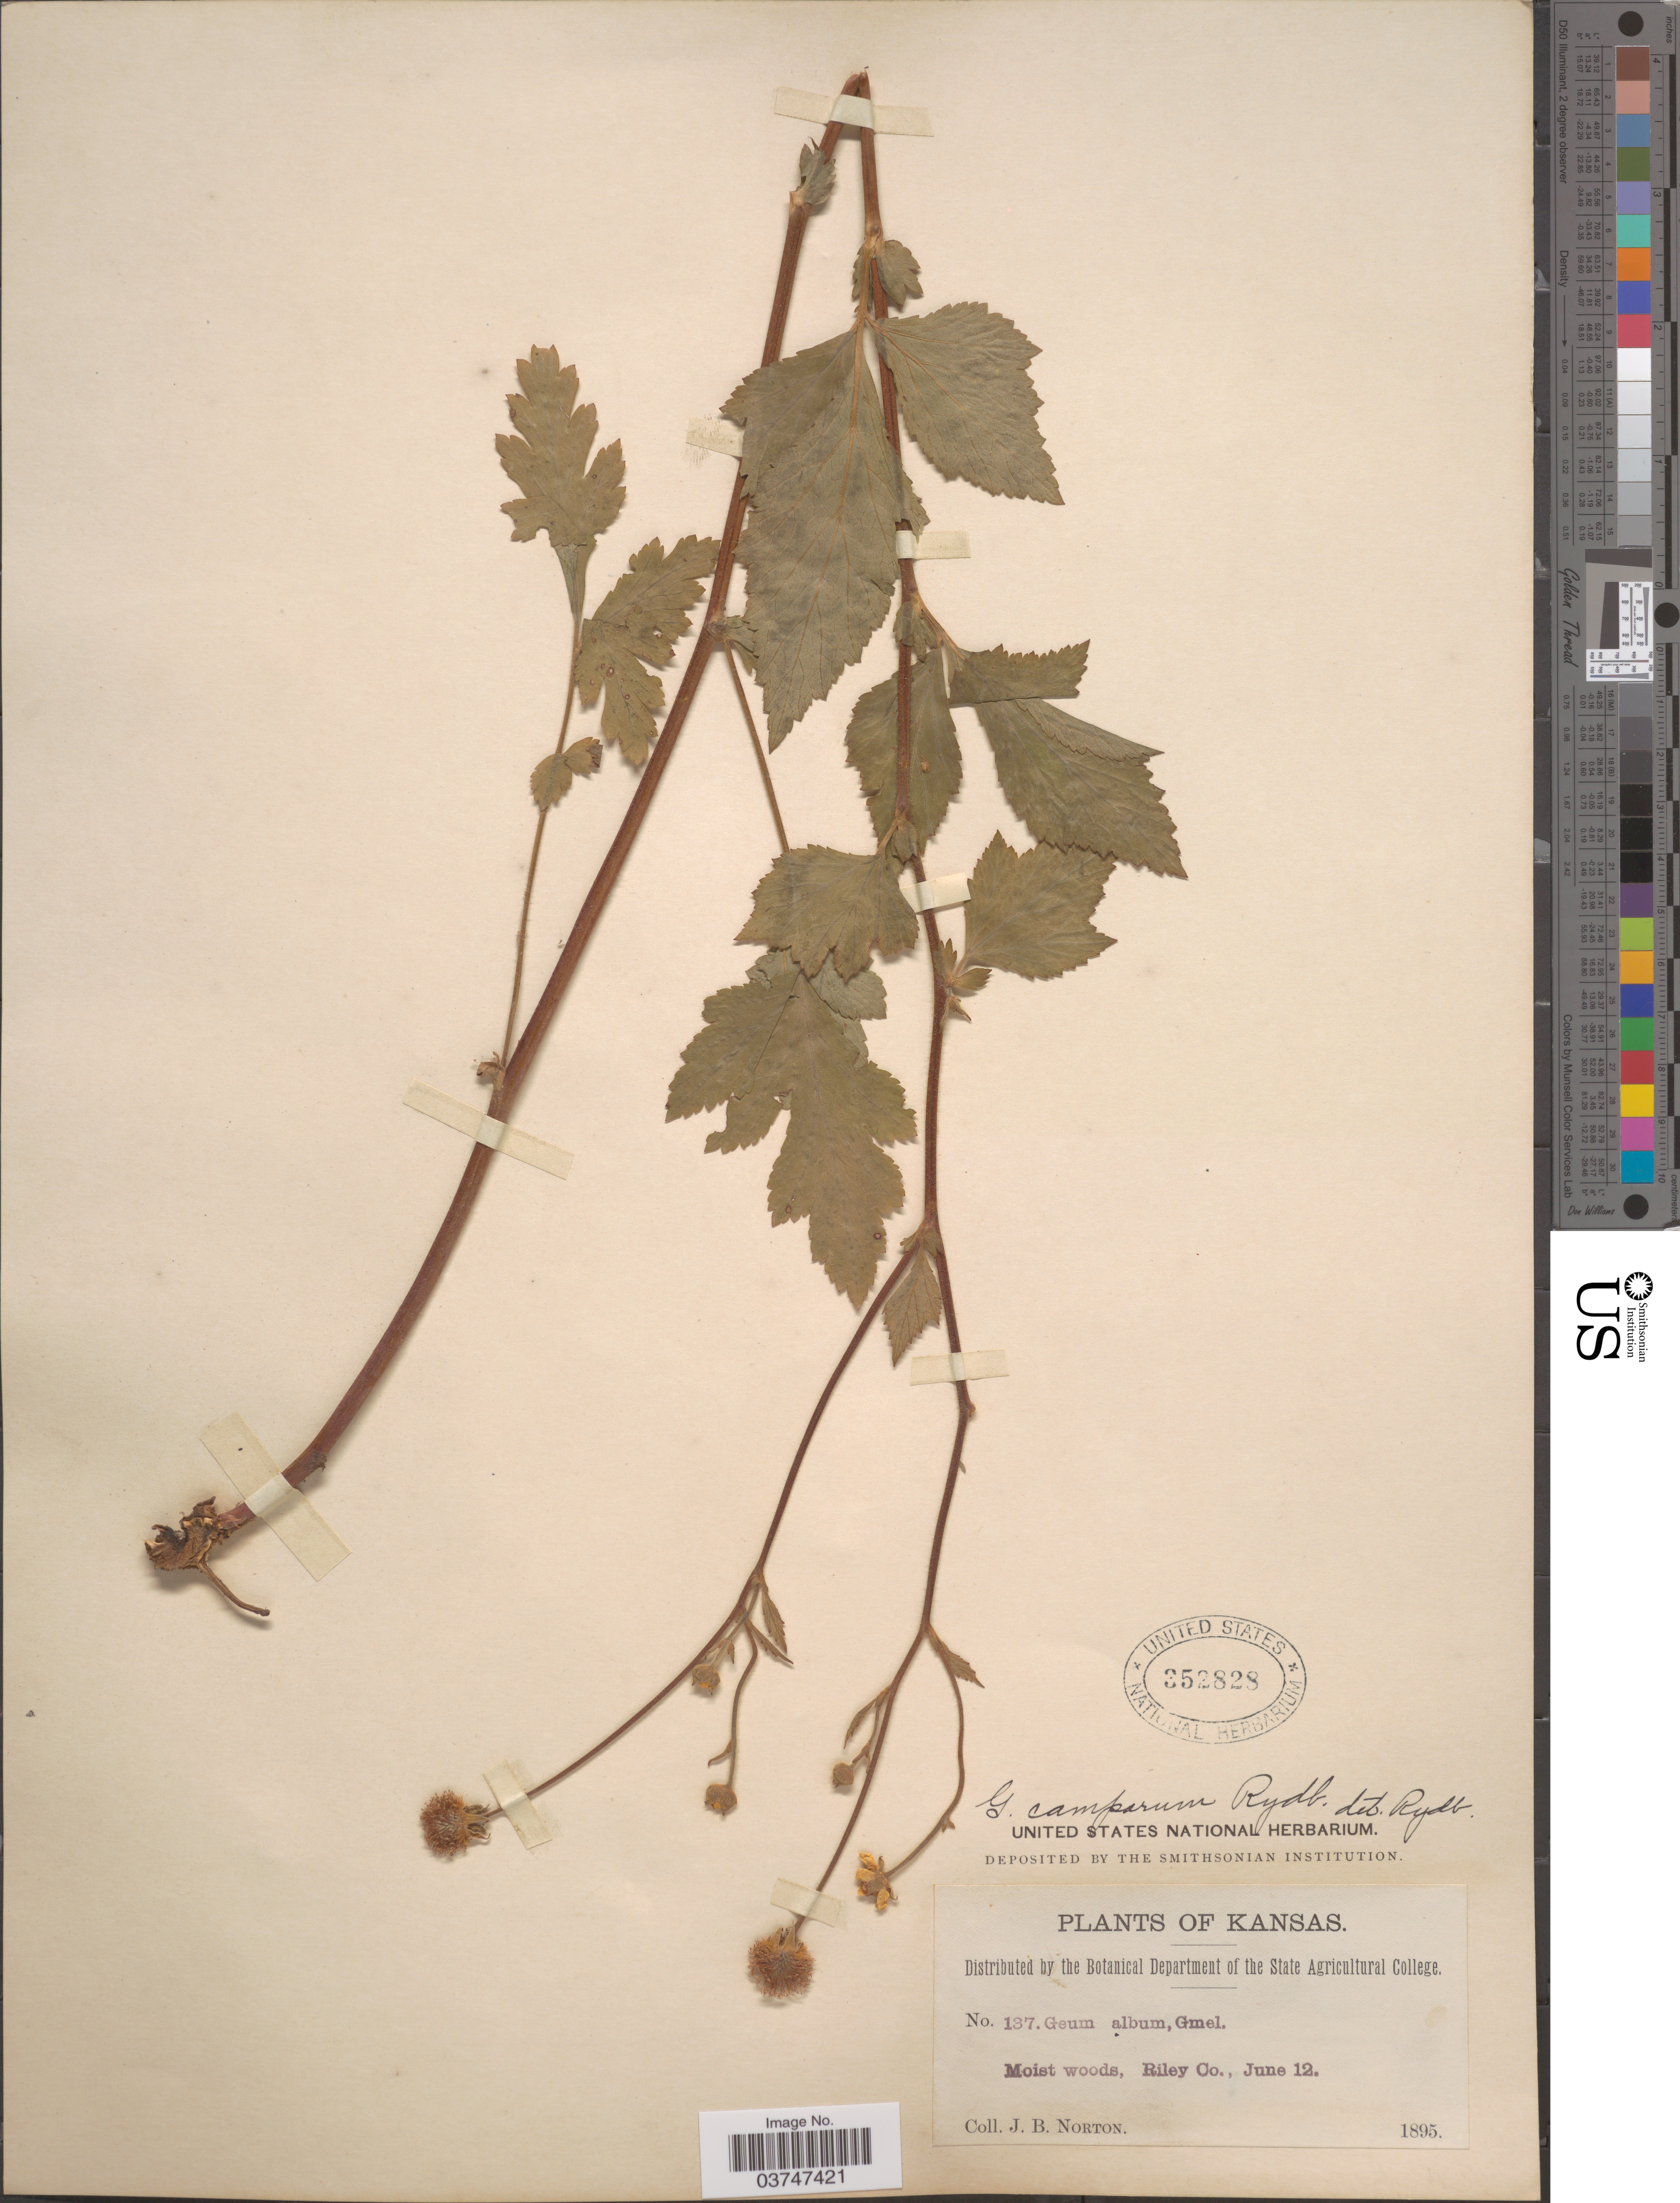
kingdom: Plantae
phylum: Tracheophyta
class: Magnoliopsida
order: Rosales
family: Rosaceae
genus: Geum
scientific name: Geum canadense var. camporum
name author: (Rydb.) Fernald & Weath.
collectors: J. B. Norton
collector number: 137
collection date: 1895-06-12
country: United States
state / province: Kansas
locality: Riley Co.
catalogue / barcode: US 352828